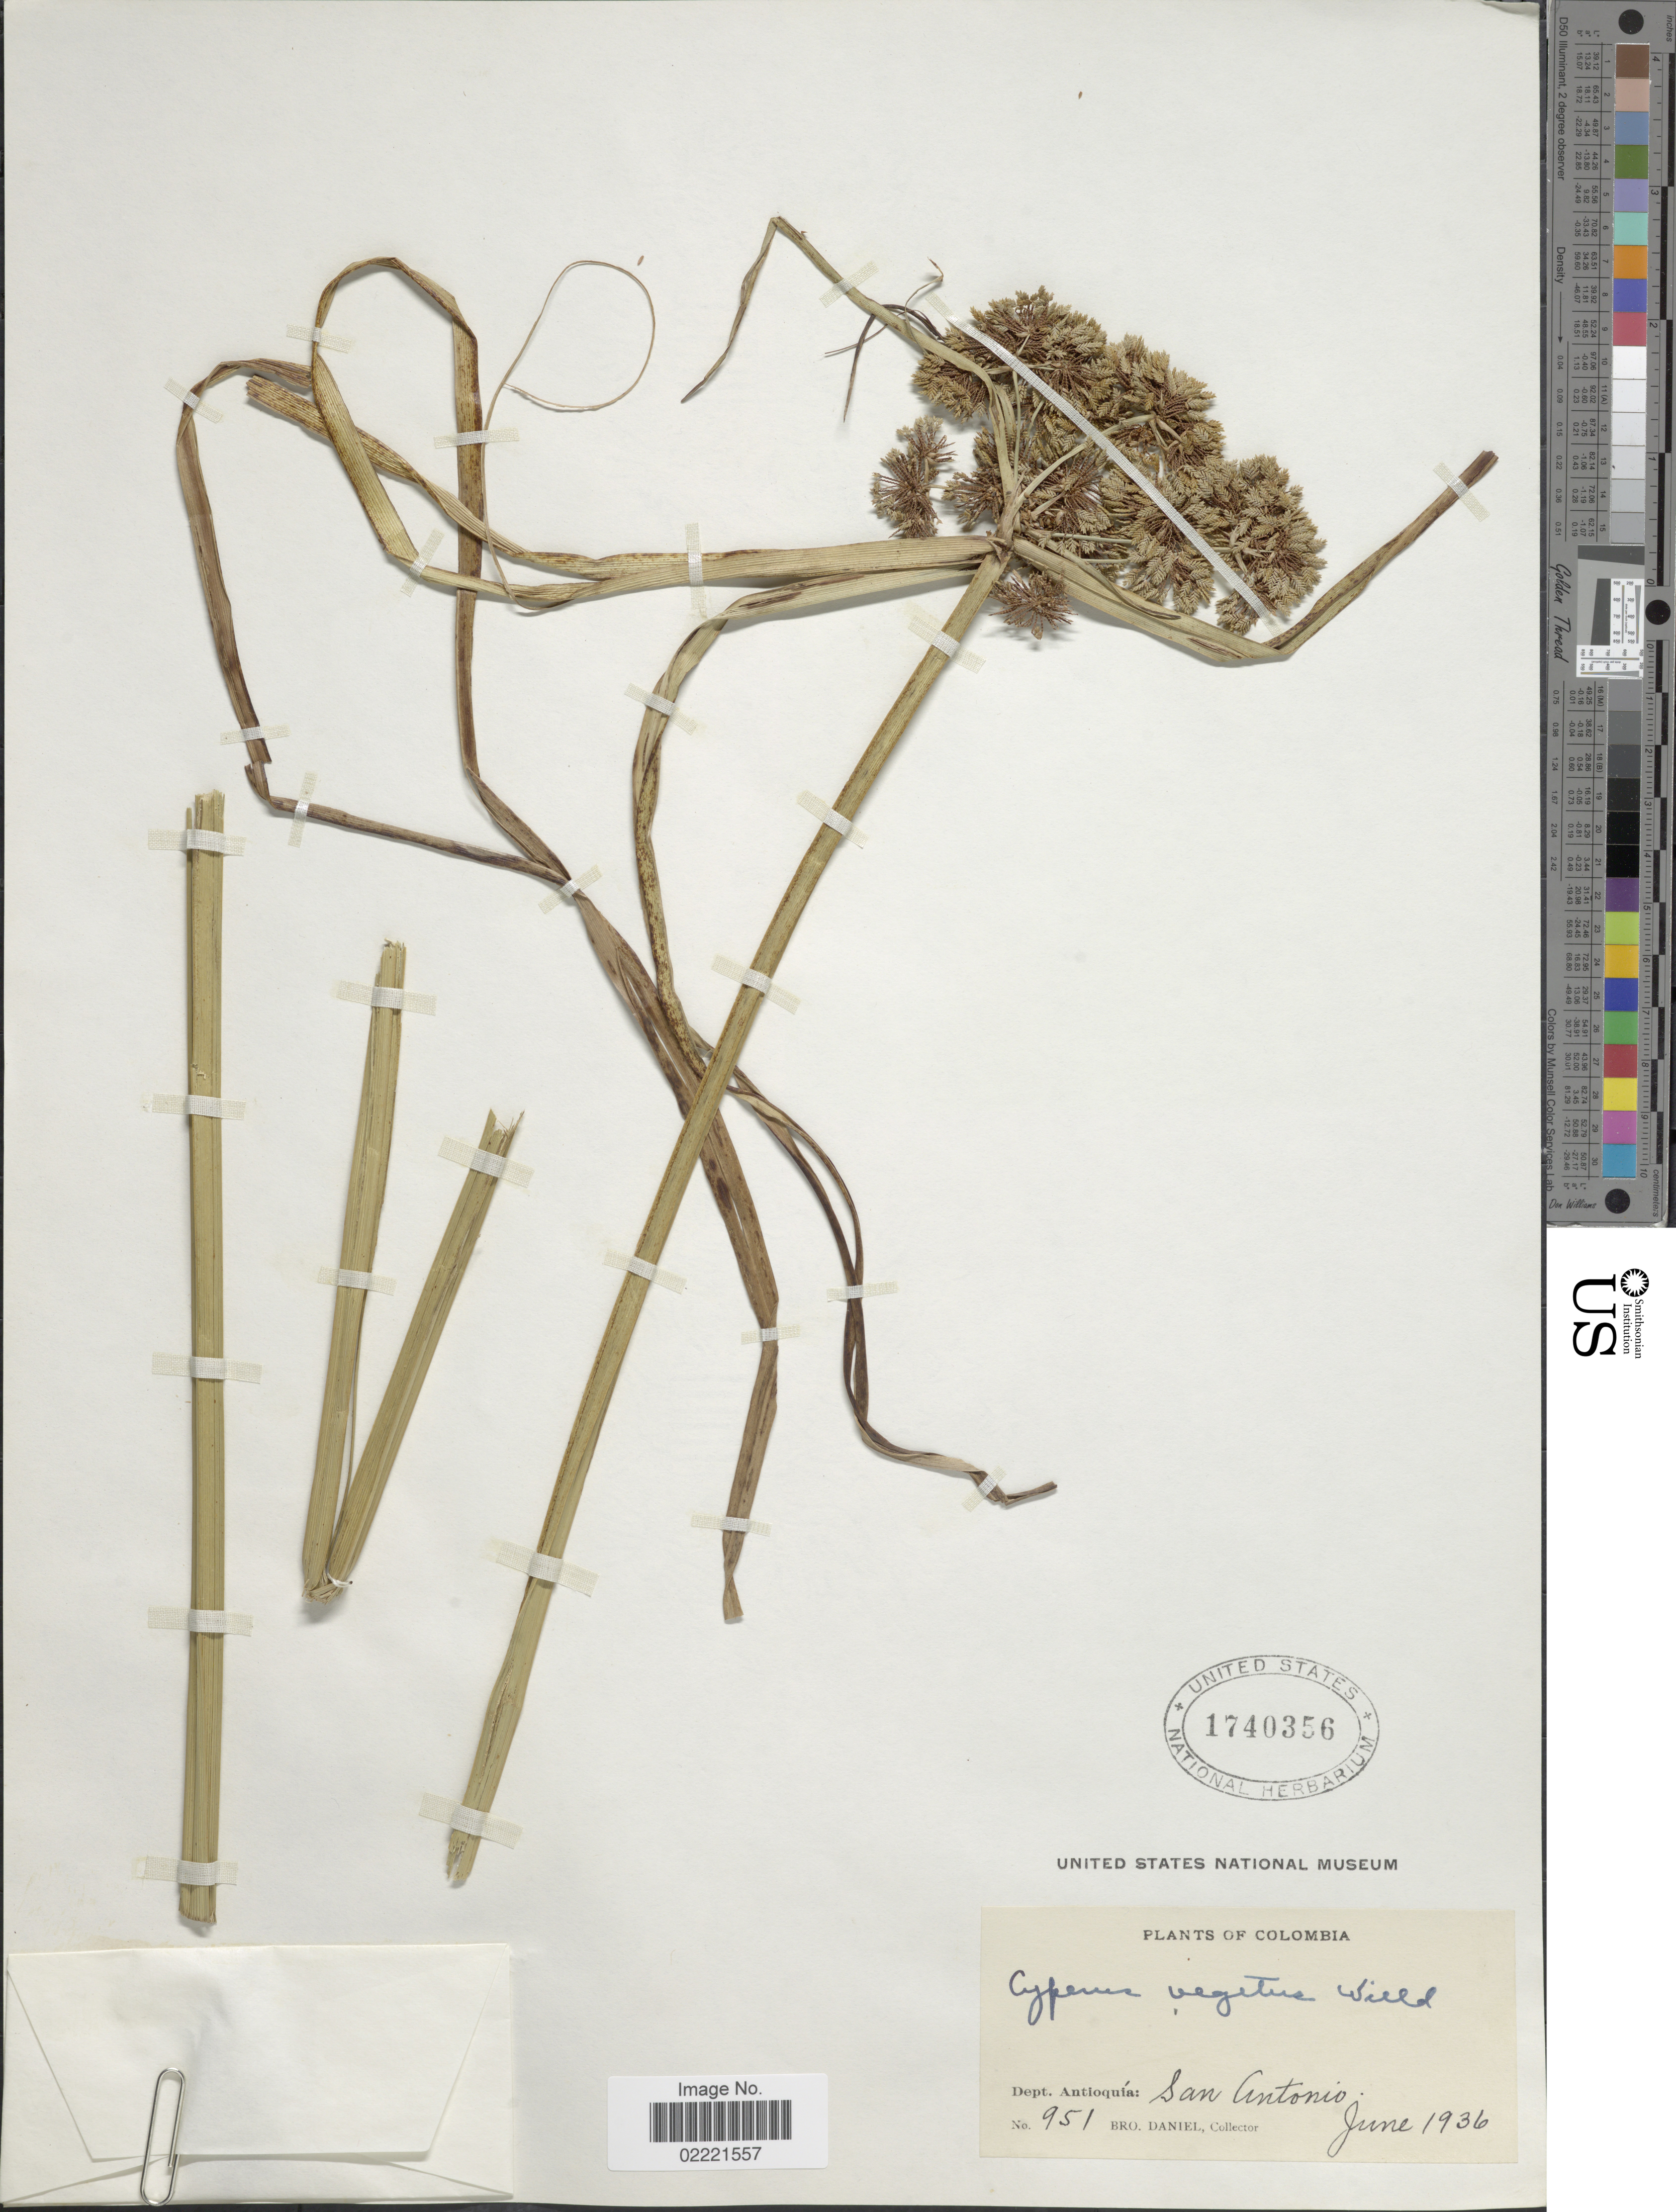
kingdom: Plantae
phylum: Tracheophyta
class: Liliopsida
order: Poales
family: Cyperaceae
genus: Cyperus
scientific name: Cyperus eragrostis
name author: Lam.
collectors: Bro. Daniel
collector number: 951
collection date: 1936-06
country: Colombia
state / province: Antioquia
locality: Dept. Antioquia: San Antonio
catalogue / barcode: US 1740356